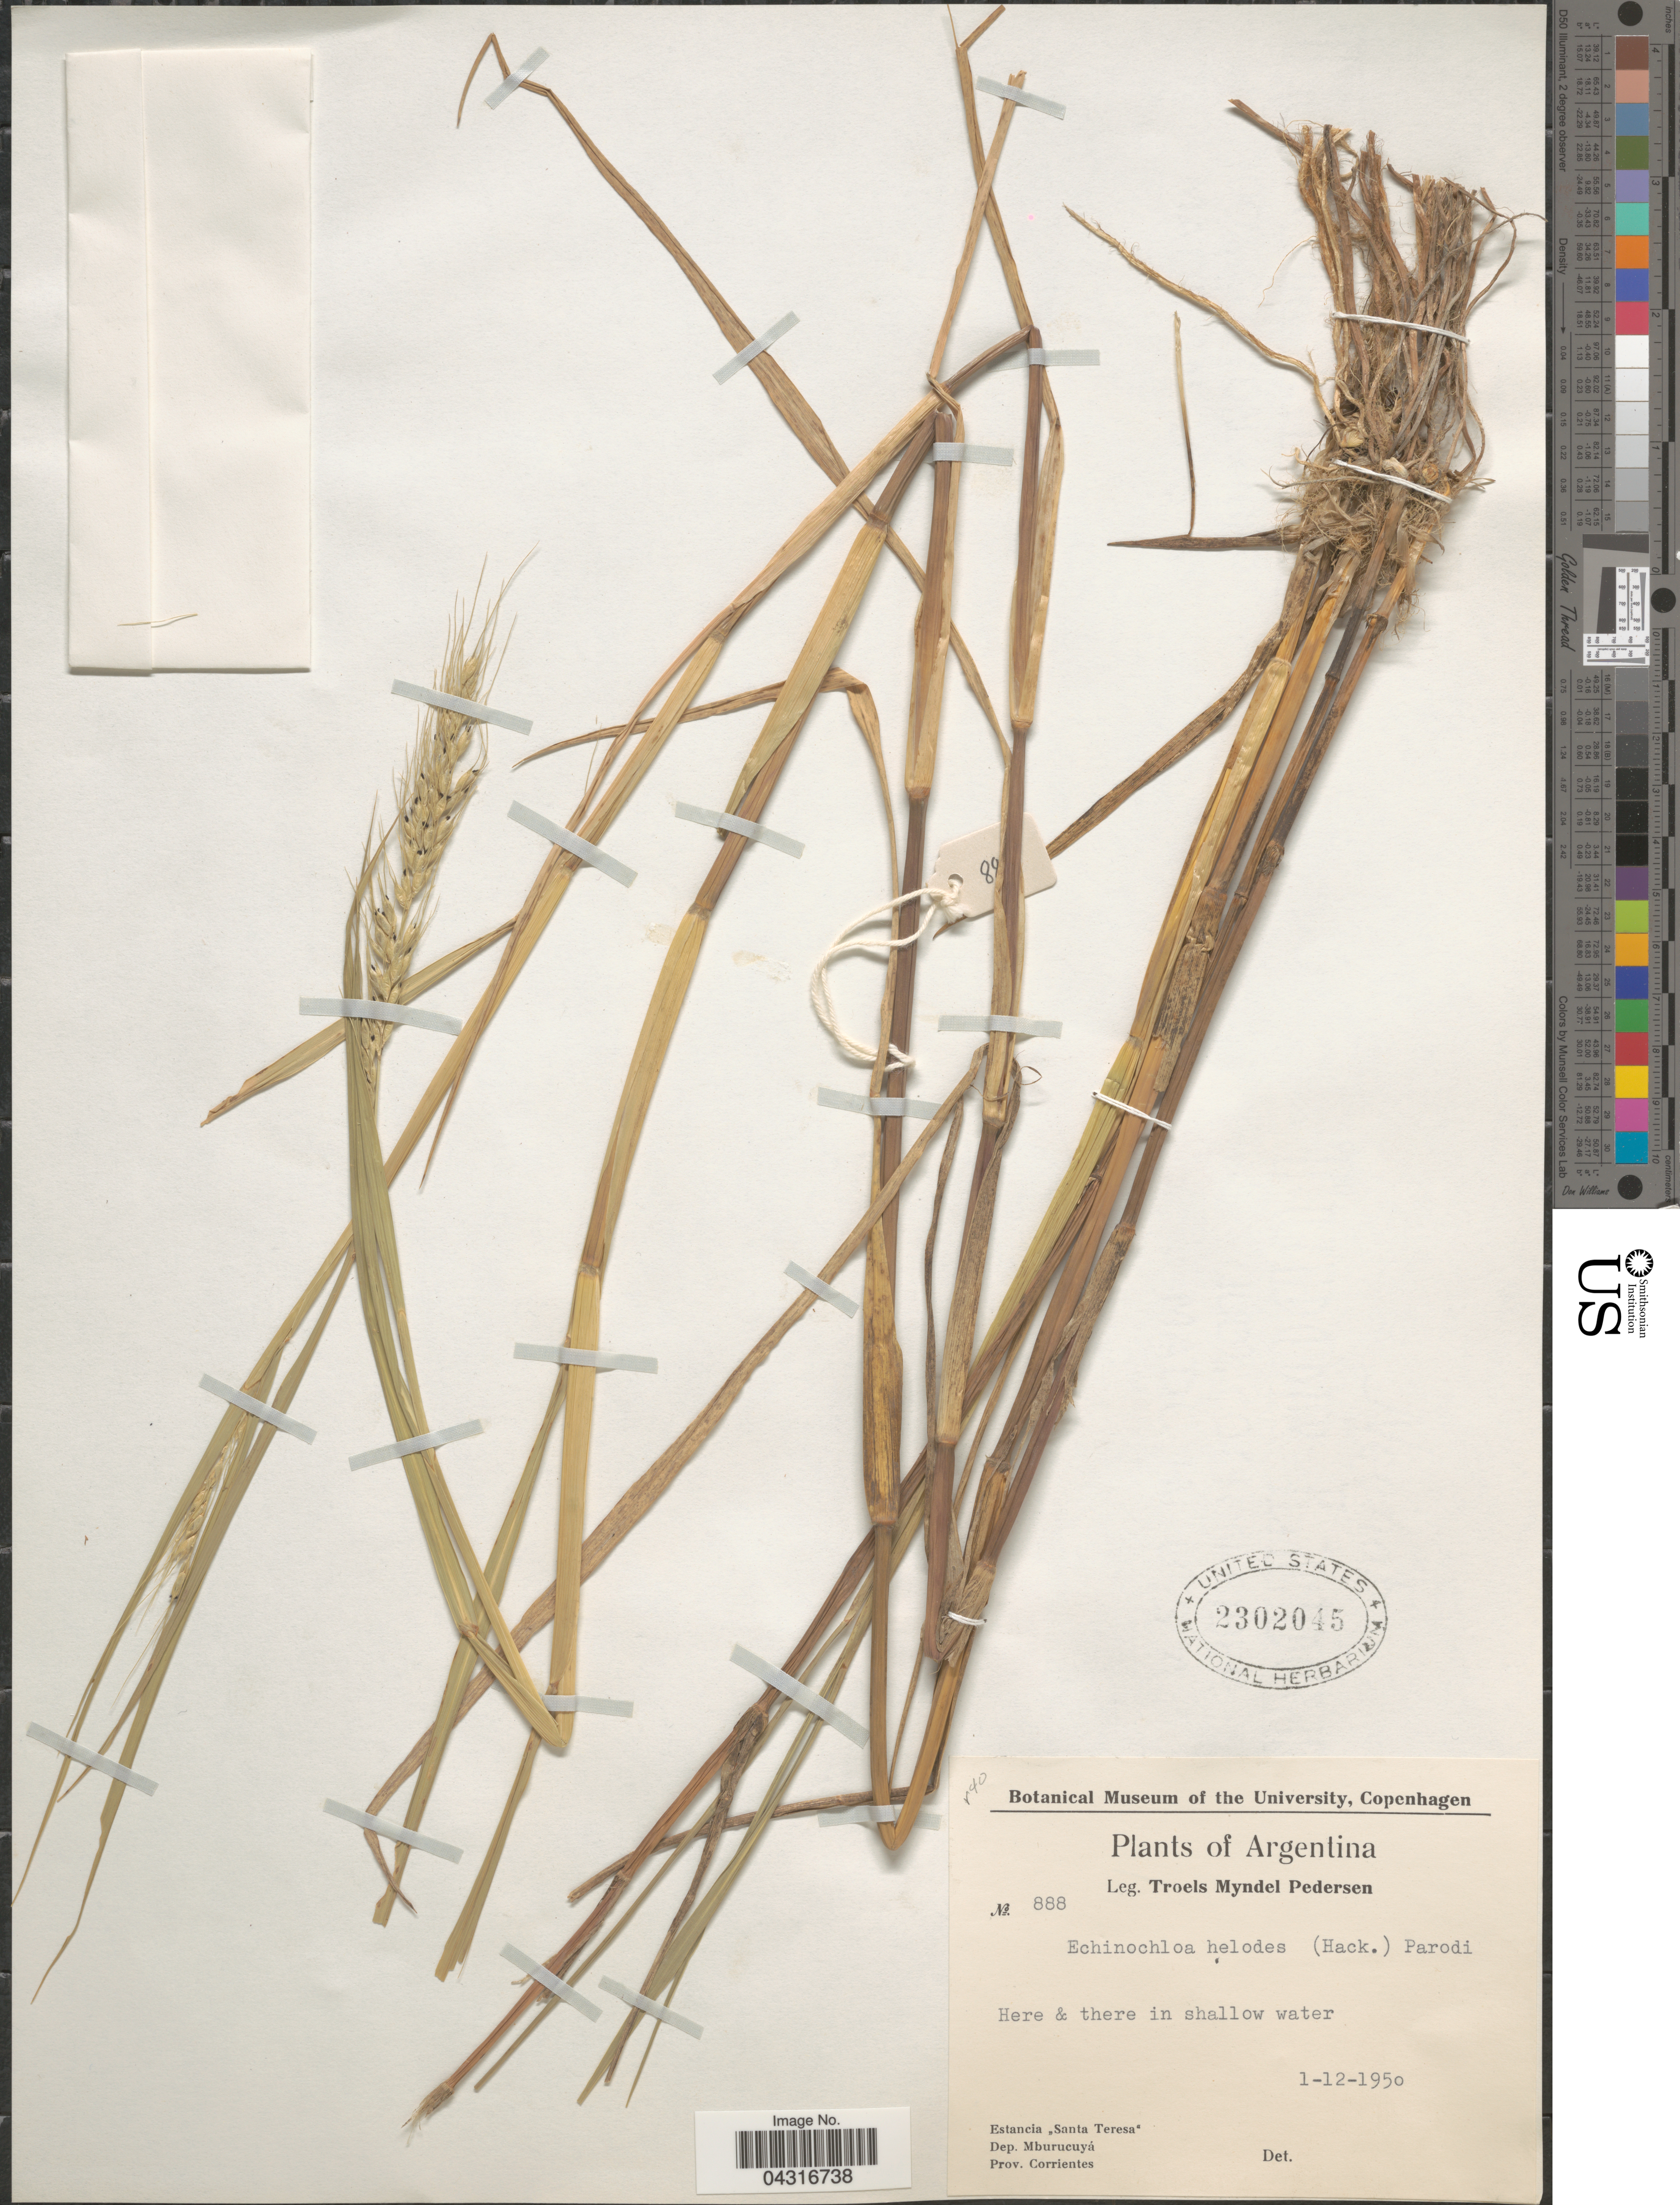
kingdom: Plantae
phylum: Tracheophyta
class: Liliopsida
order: Poales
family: Poaceae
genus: Echinochloa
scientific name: Echinochloa helodes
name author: (Hack.) Parodi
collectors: T. Pederson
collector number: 888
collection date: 1950-12-01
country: Argentina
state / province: Corrientes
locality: Estancia "Santa Teresa". Dep. Mburucuyá.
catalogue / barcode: US 2302045